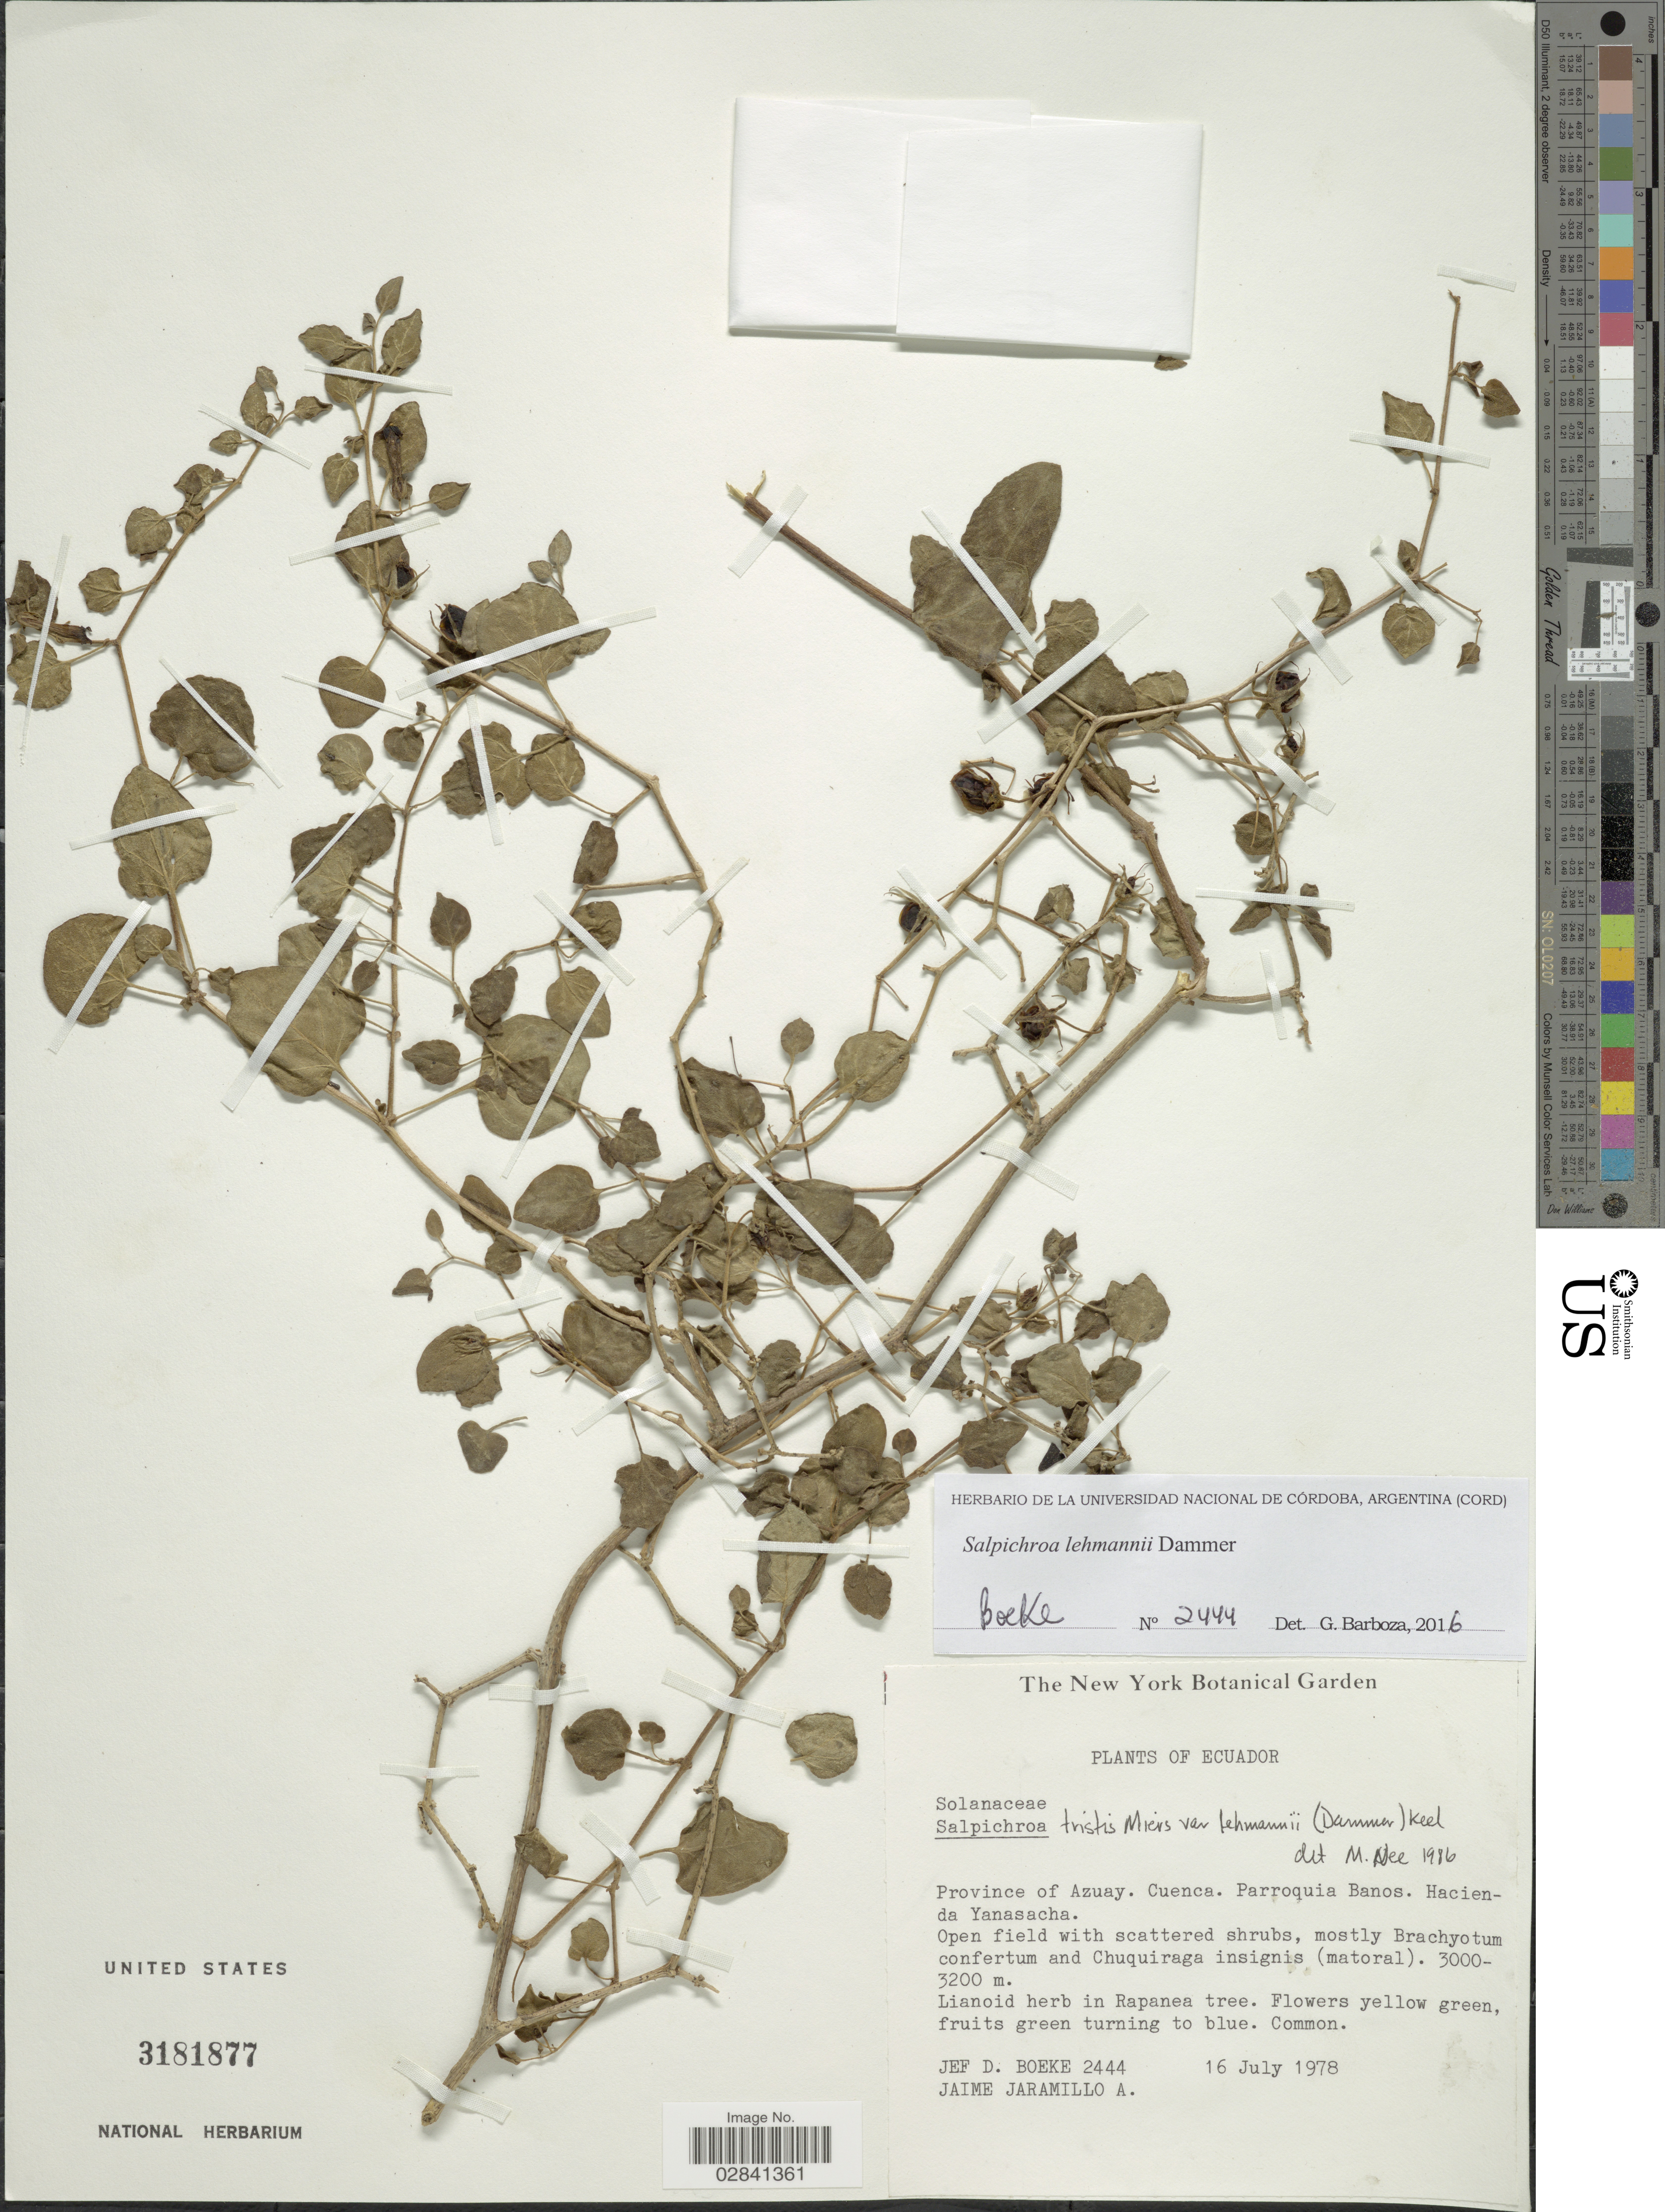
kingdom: Plantae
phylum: Tracheophyta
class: Magnoliopsida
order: Solanales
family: Solanaceae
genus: Salpichroa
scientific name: Salpichroa tristis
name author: Walp.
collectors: J. Boeke & J. Jaramillo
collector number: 2444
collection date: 1978-07-16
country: Ecuador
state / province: Azuay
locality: Cuenca. Parroquia Banos. Hacienda Yanasacha.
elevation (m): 3000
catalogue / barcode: US 3181877